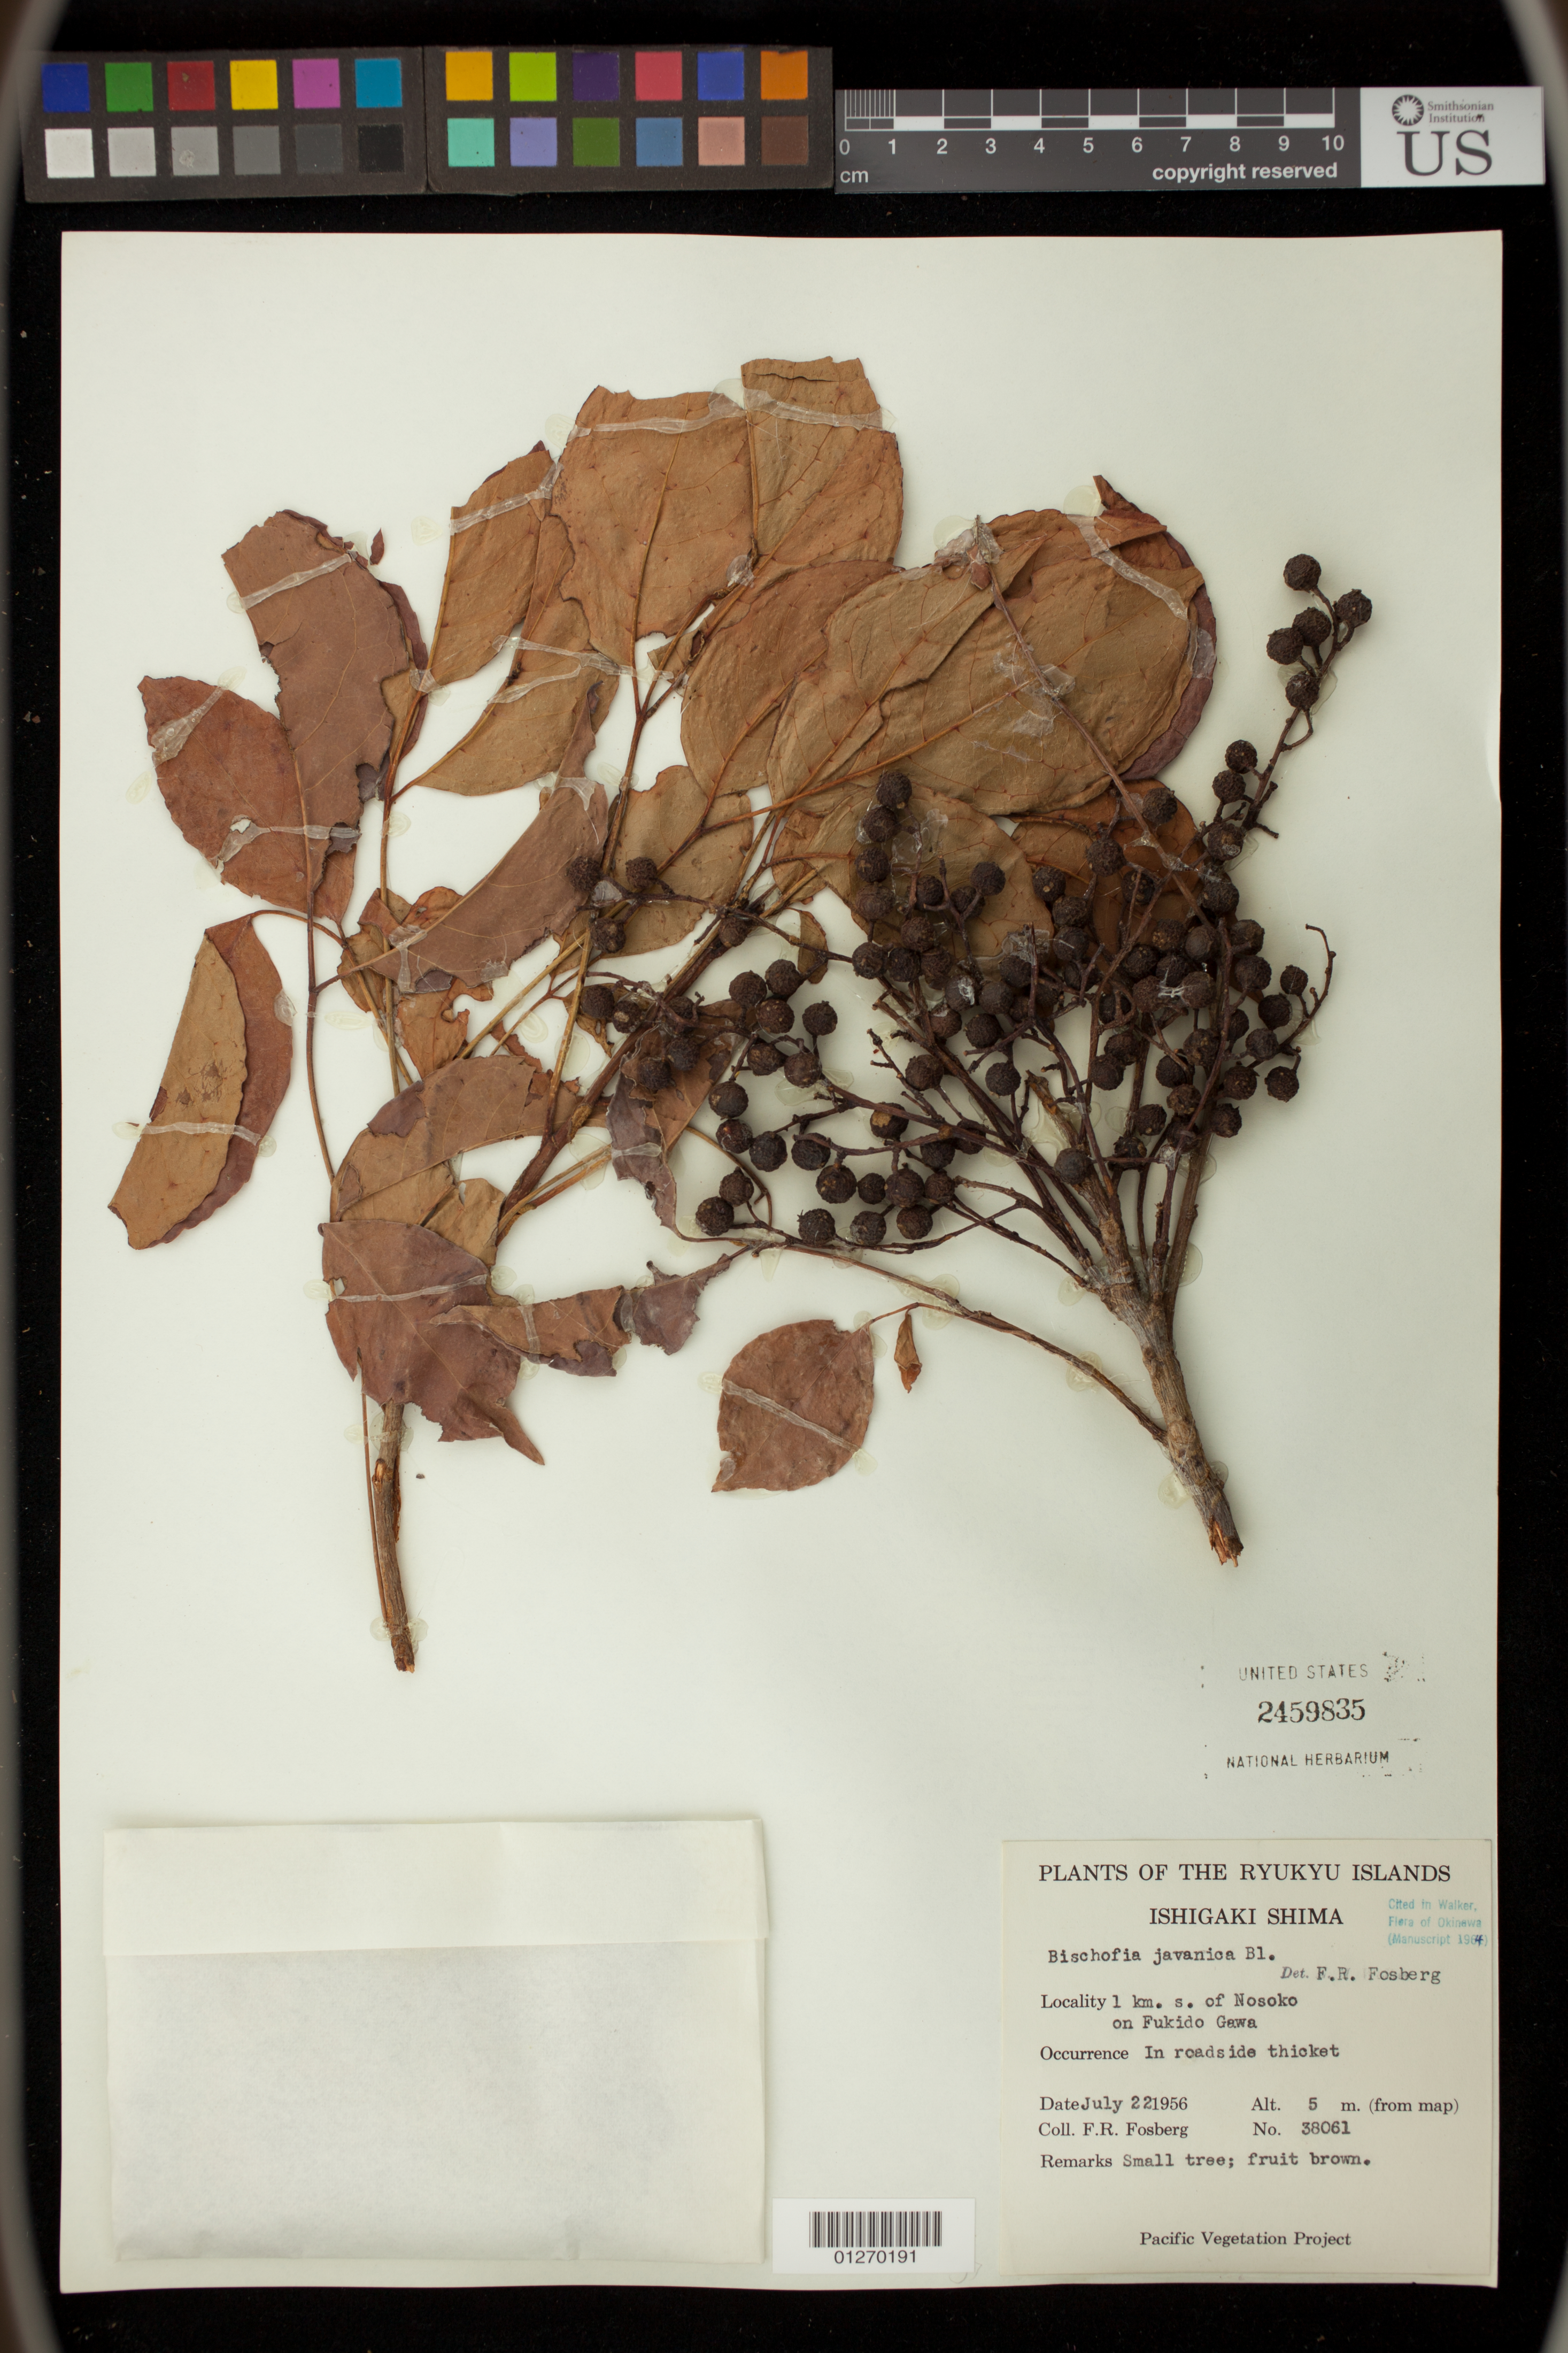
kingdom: Plantae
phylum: Tracheophyta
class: Magnoliopsida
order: Malpighiales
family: Phyllanthaceae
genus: Bischofia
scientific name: Bischofia javanica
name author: Blume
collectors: F. R. Fosberg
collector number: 38061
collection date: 1956-07-22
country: Japan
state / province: Okinawa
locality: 1 km. s. of Nosoko on Fukido Gawa in roadside thicket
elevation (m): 5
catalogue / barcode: US 2459835